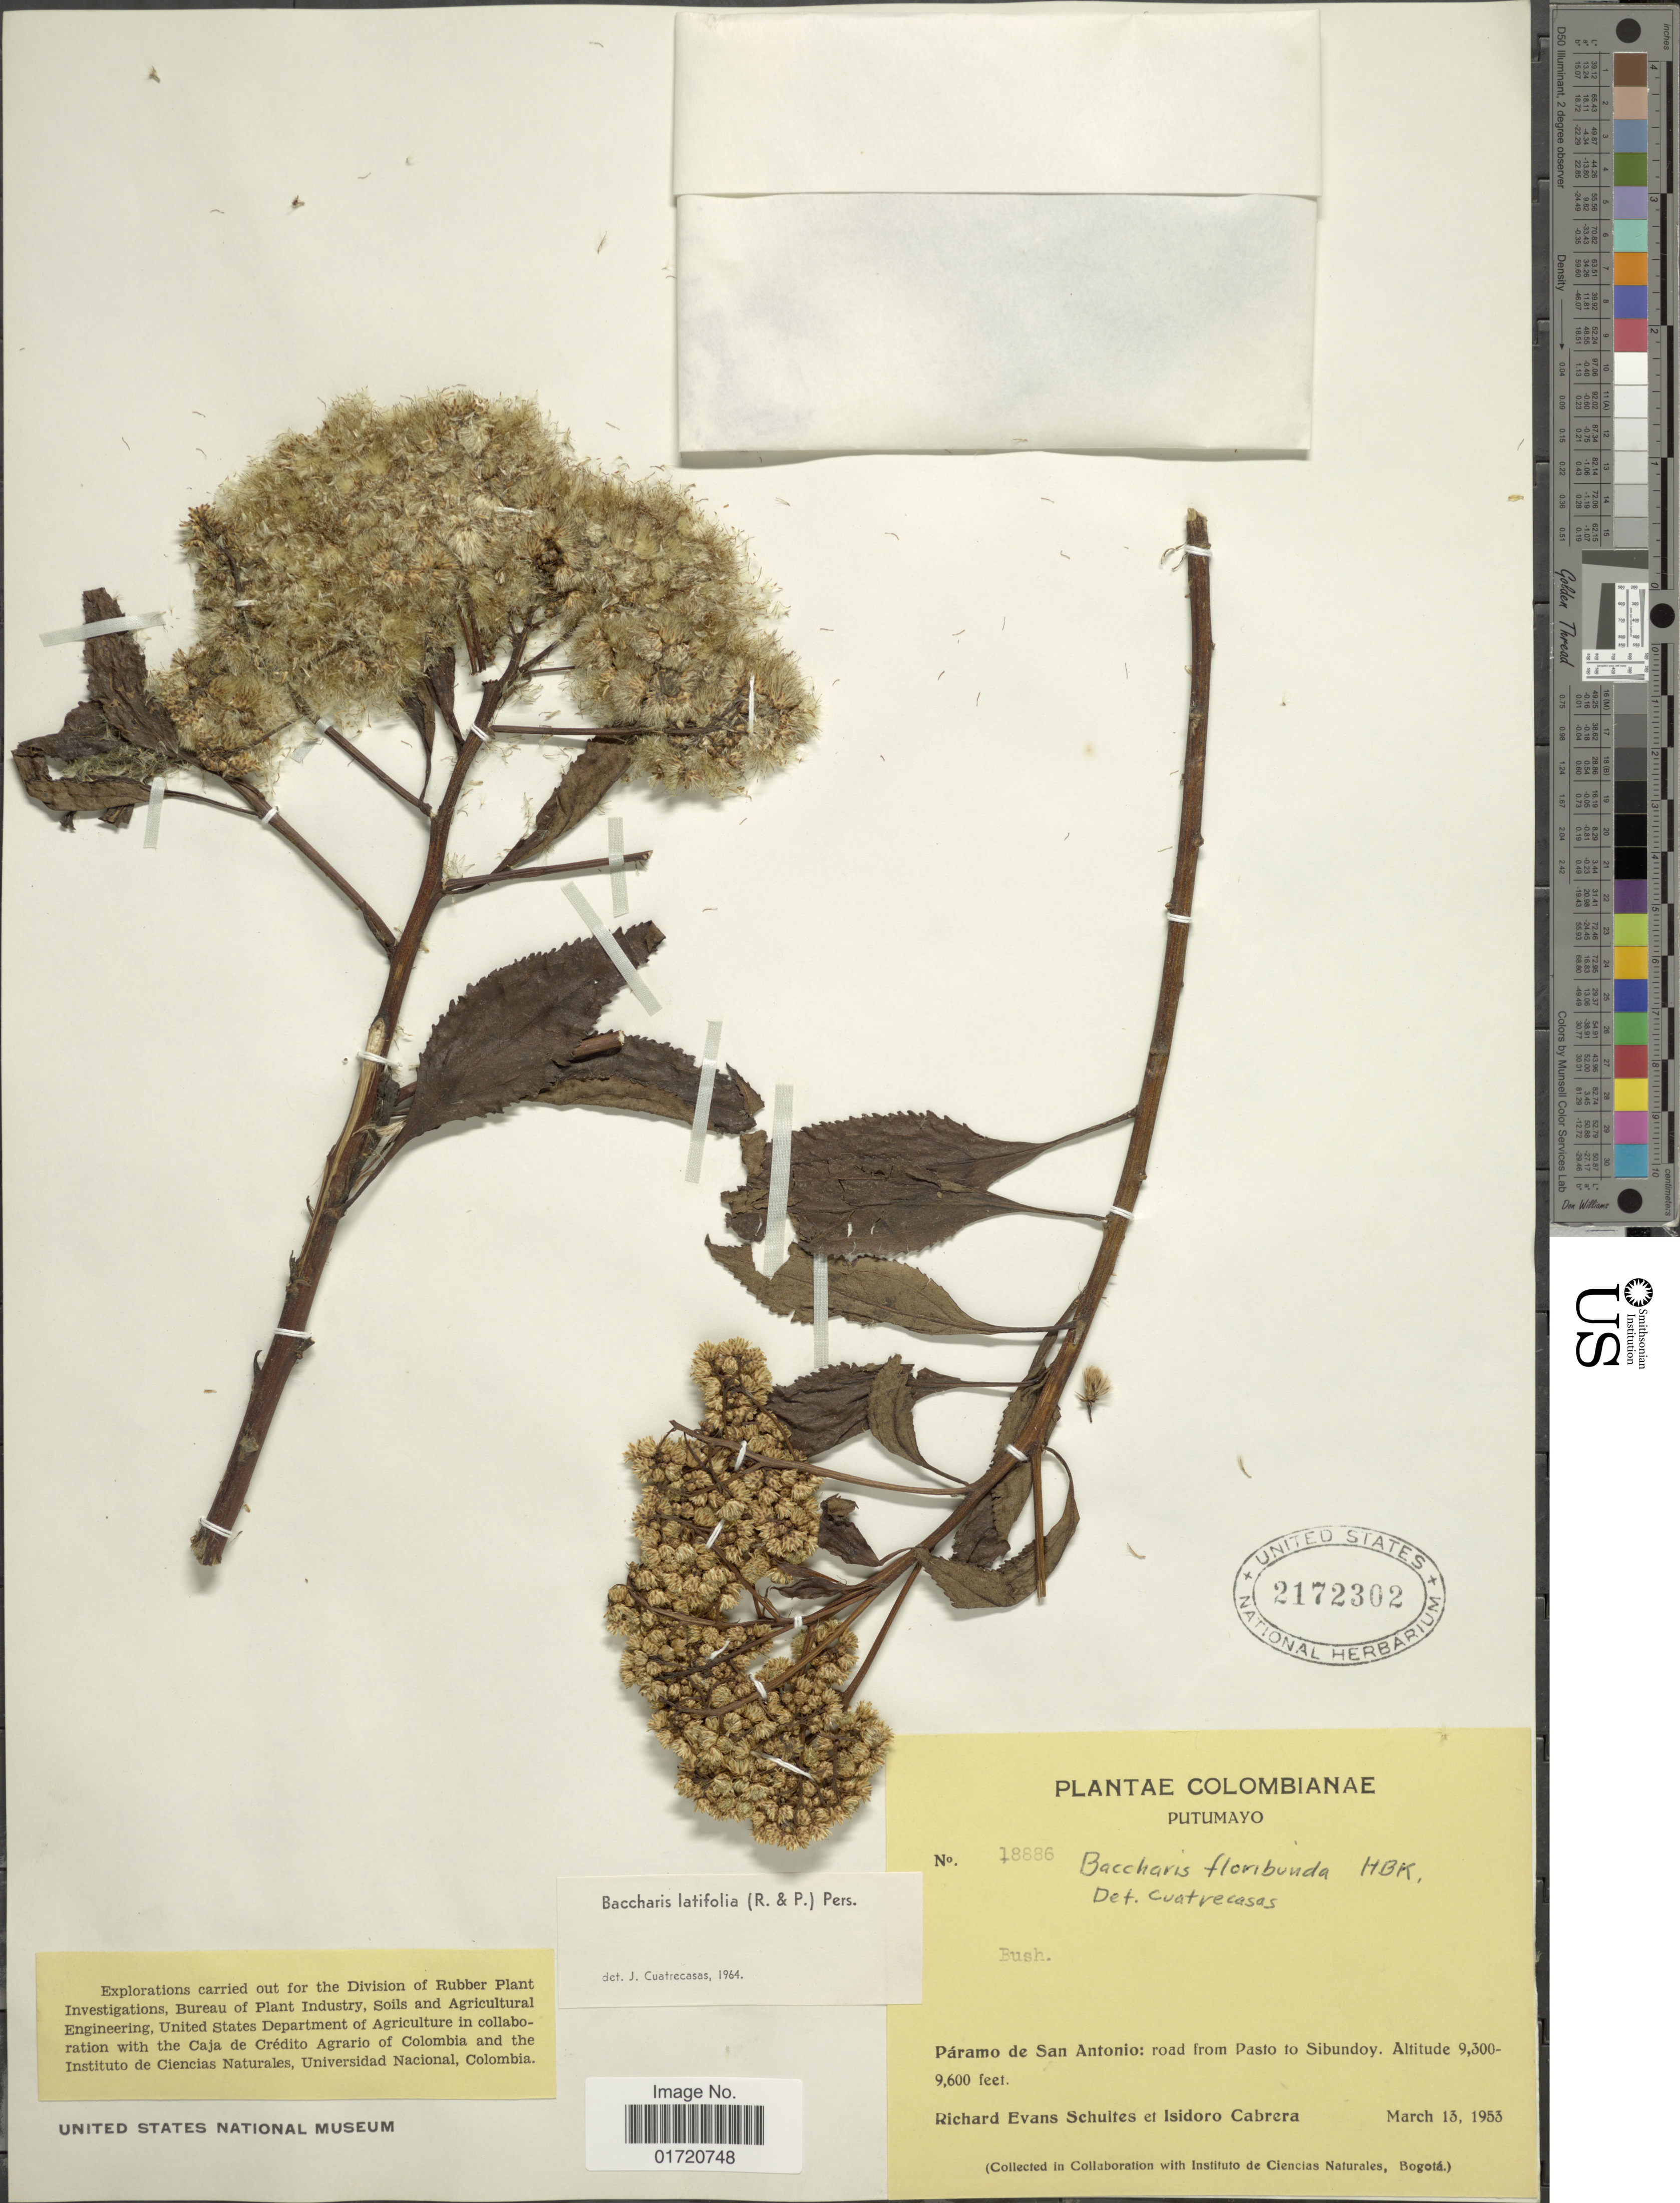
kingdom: Plantae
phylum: Tracheophyta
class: Magnoliopsida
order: Asterales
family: Asteraceae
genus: Baccharis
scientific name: Baccharis latifolia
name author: (Ruiz & Pav.) Pers.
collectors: R. E. Schultes & I. Cabrera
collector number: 18886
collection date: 1953-03-13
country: Colombia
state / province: Putumayo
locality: Paramo de San Antonio, road from Pasto to Sibundoy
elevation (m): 2835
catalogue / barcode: US 2172302